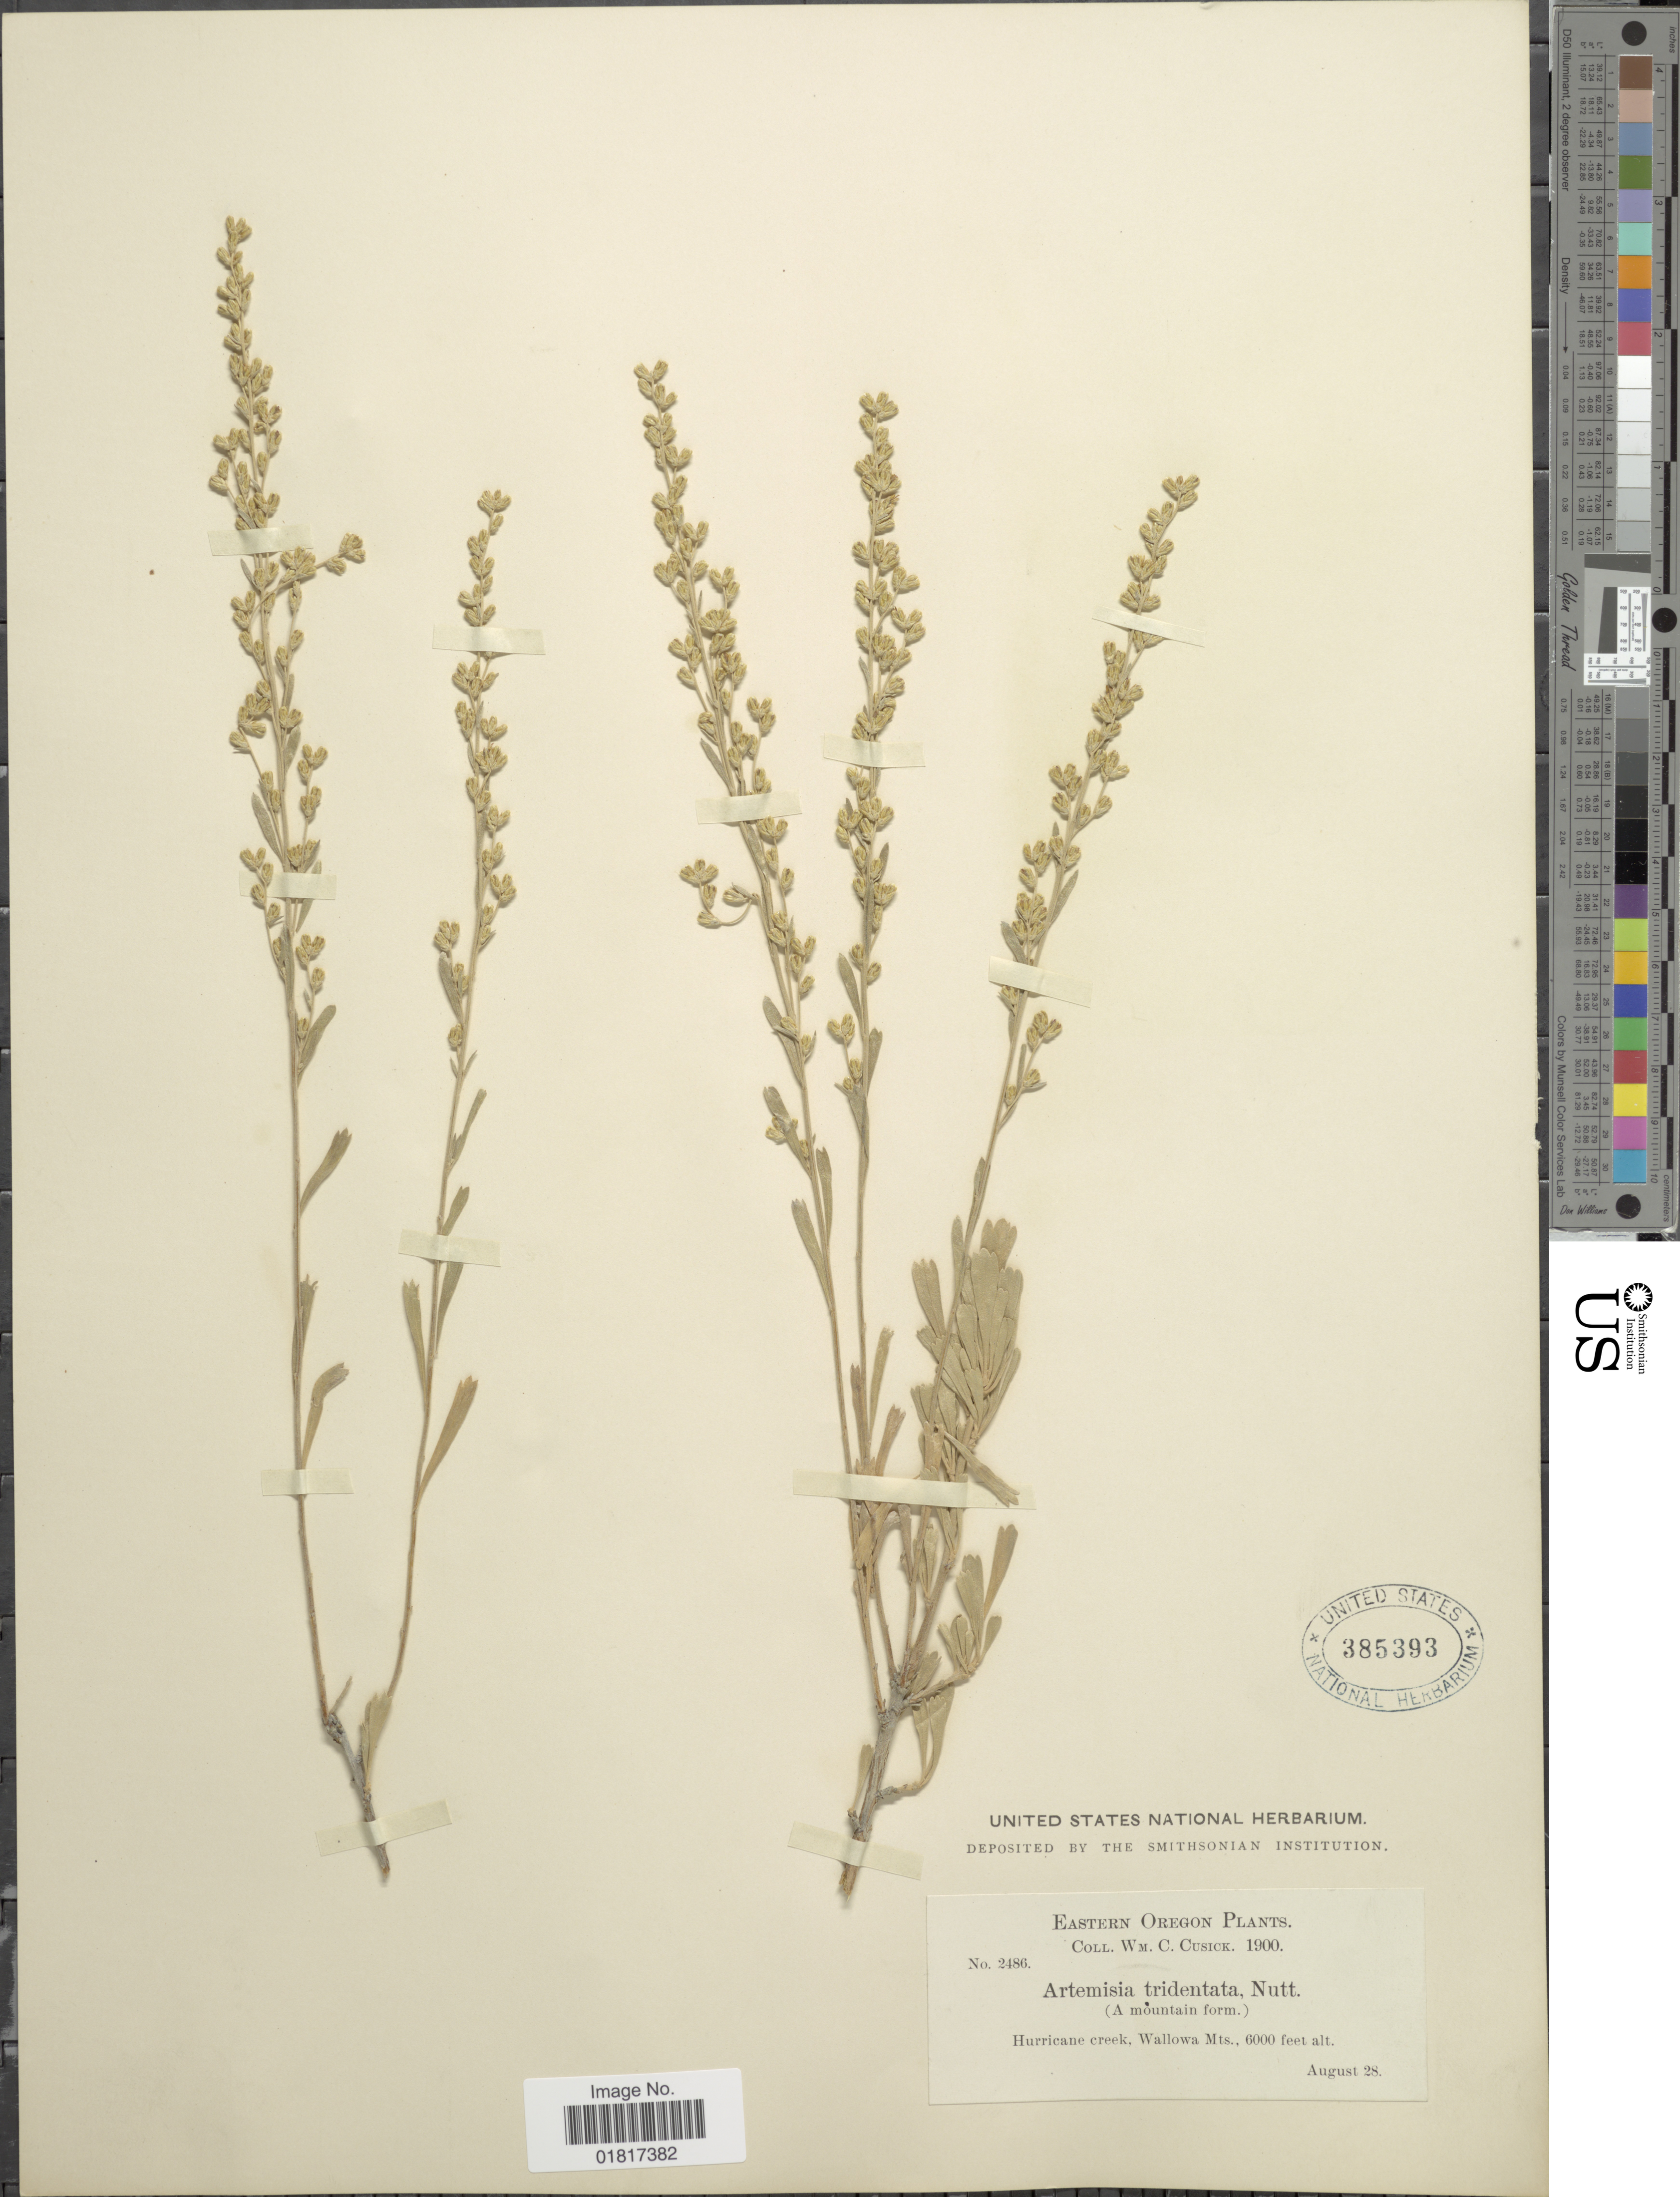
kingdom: Plantae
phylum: Tracheophyta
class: Magnoliopsida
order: Asterales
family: Asteraceae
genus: Artemisia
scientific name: Artemisia vaseyana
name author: Rydb.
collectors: W. C. Cusick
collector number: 2486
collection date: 1900-08-28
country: United States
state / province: Oregon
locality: Eastern Oregon, Hurricane Creek, Wallowa Mts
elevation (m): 1829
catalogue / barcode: US 385393